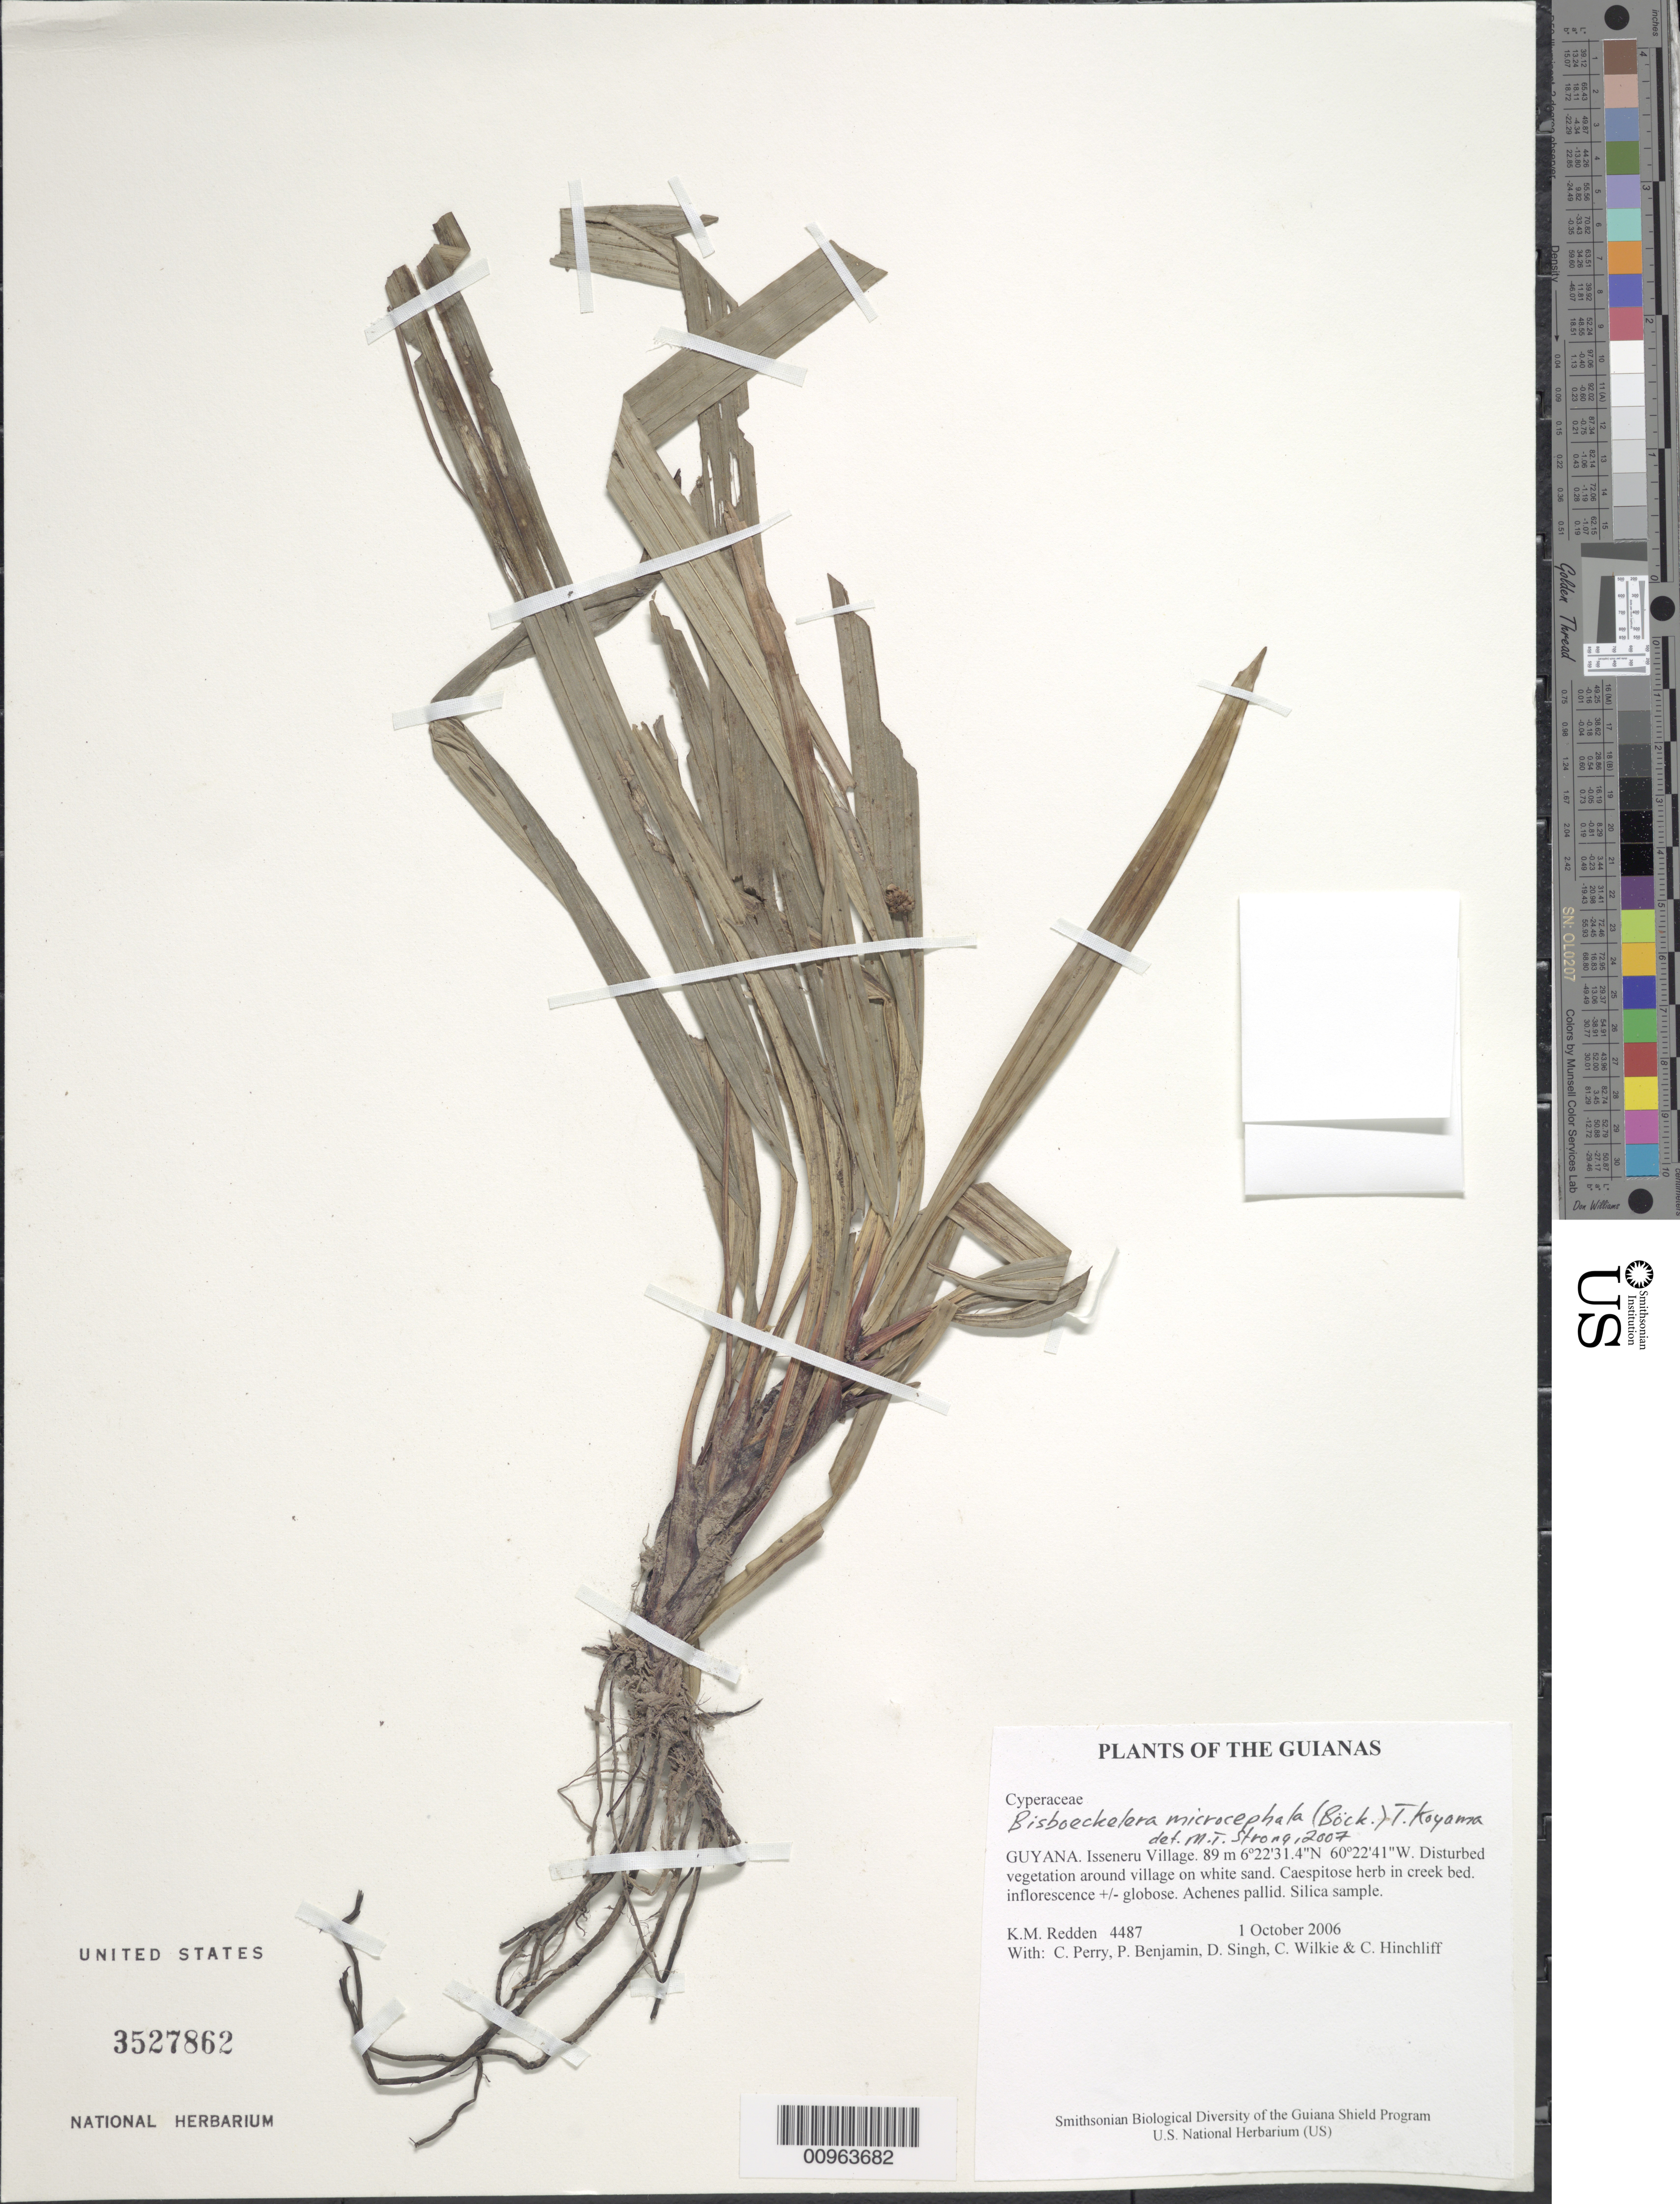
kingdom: Plantae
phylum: Tracheophyta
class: Liliopsida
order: Poales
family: Cyperaceae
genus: Bisboeckelera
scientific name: Bisboeckelera microcephala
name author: (Boeckeler) T. Koyama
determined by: Strong, M. T., (US), Smithsonian Institution - National Museum of Natural History (UNITED STATES)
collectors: K. M. Redden, C. Perry, P. Benjamin, D. Singh, C. Wilkie & C. E. Hinchliff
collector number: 4487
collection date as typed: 1 October 2006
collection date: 2006-10-01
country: Guyana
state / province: Cuyuni-Mazaruni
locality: Isseneru Village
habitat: Disturbed vegetation around village on white sand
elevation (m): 89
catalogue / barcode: US 3527862